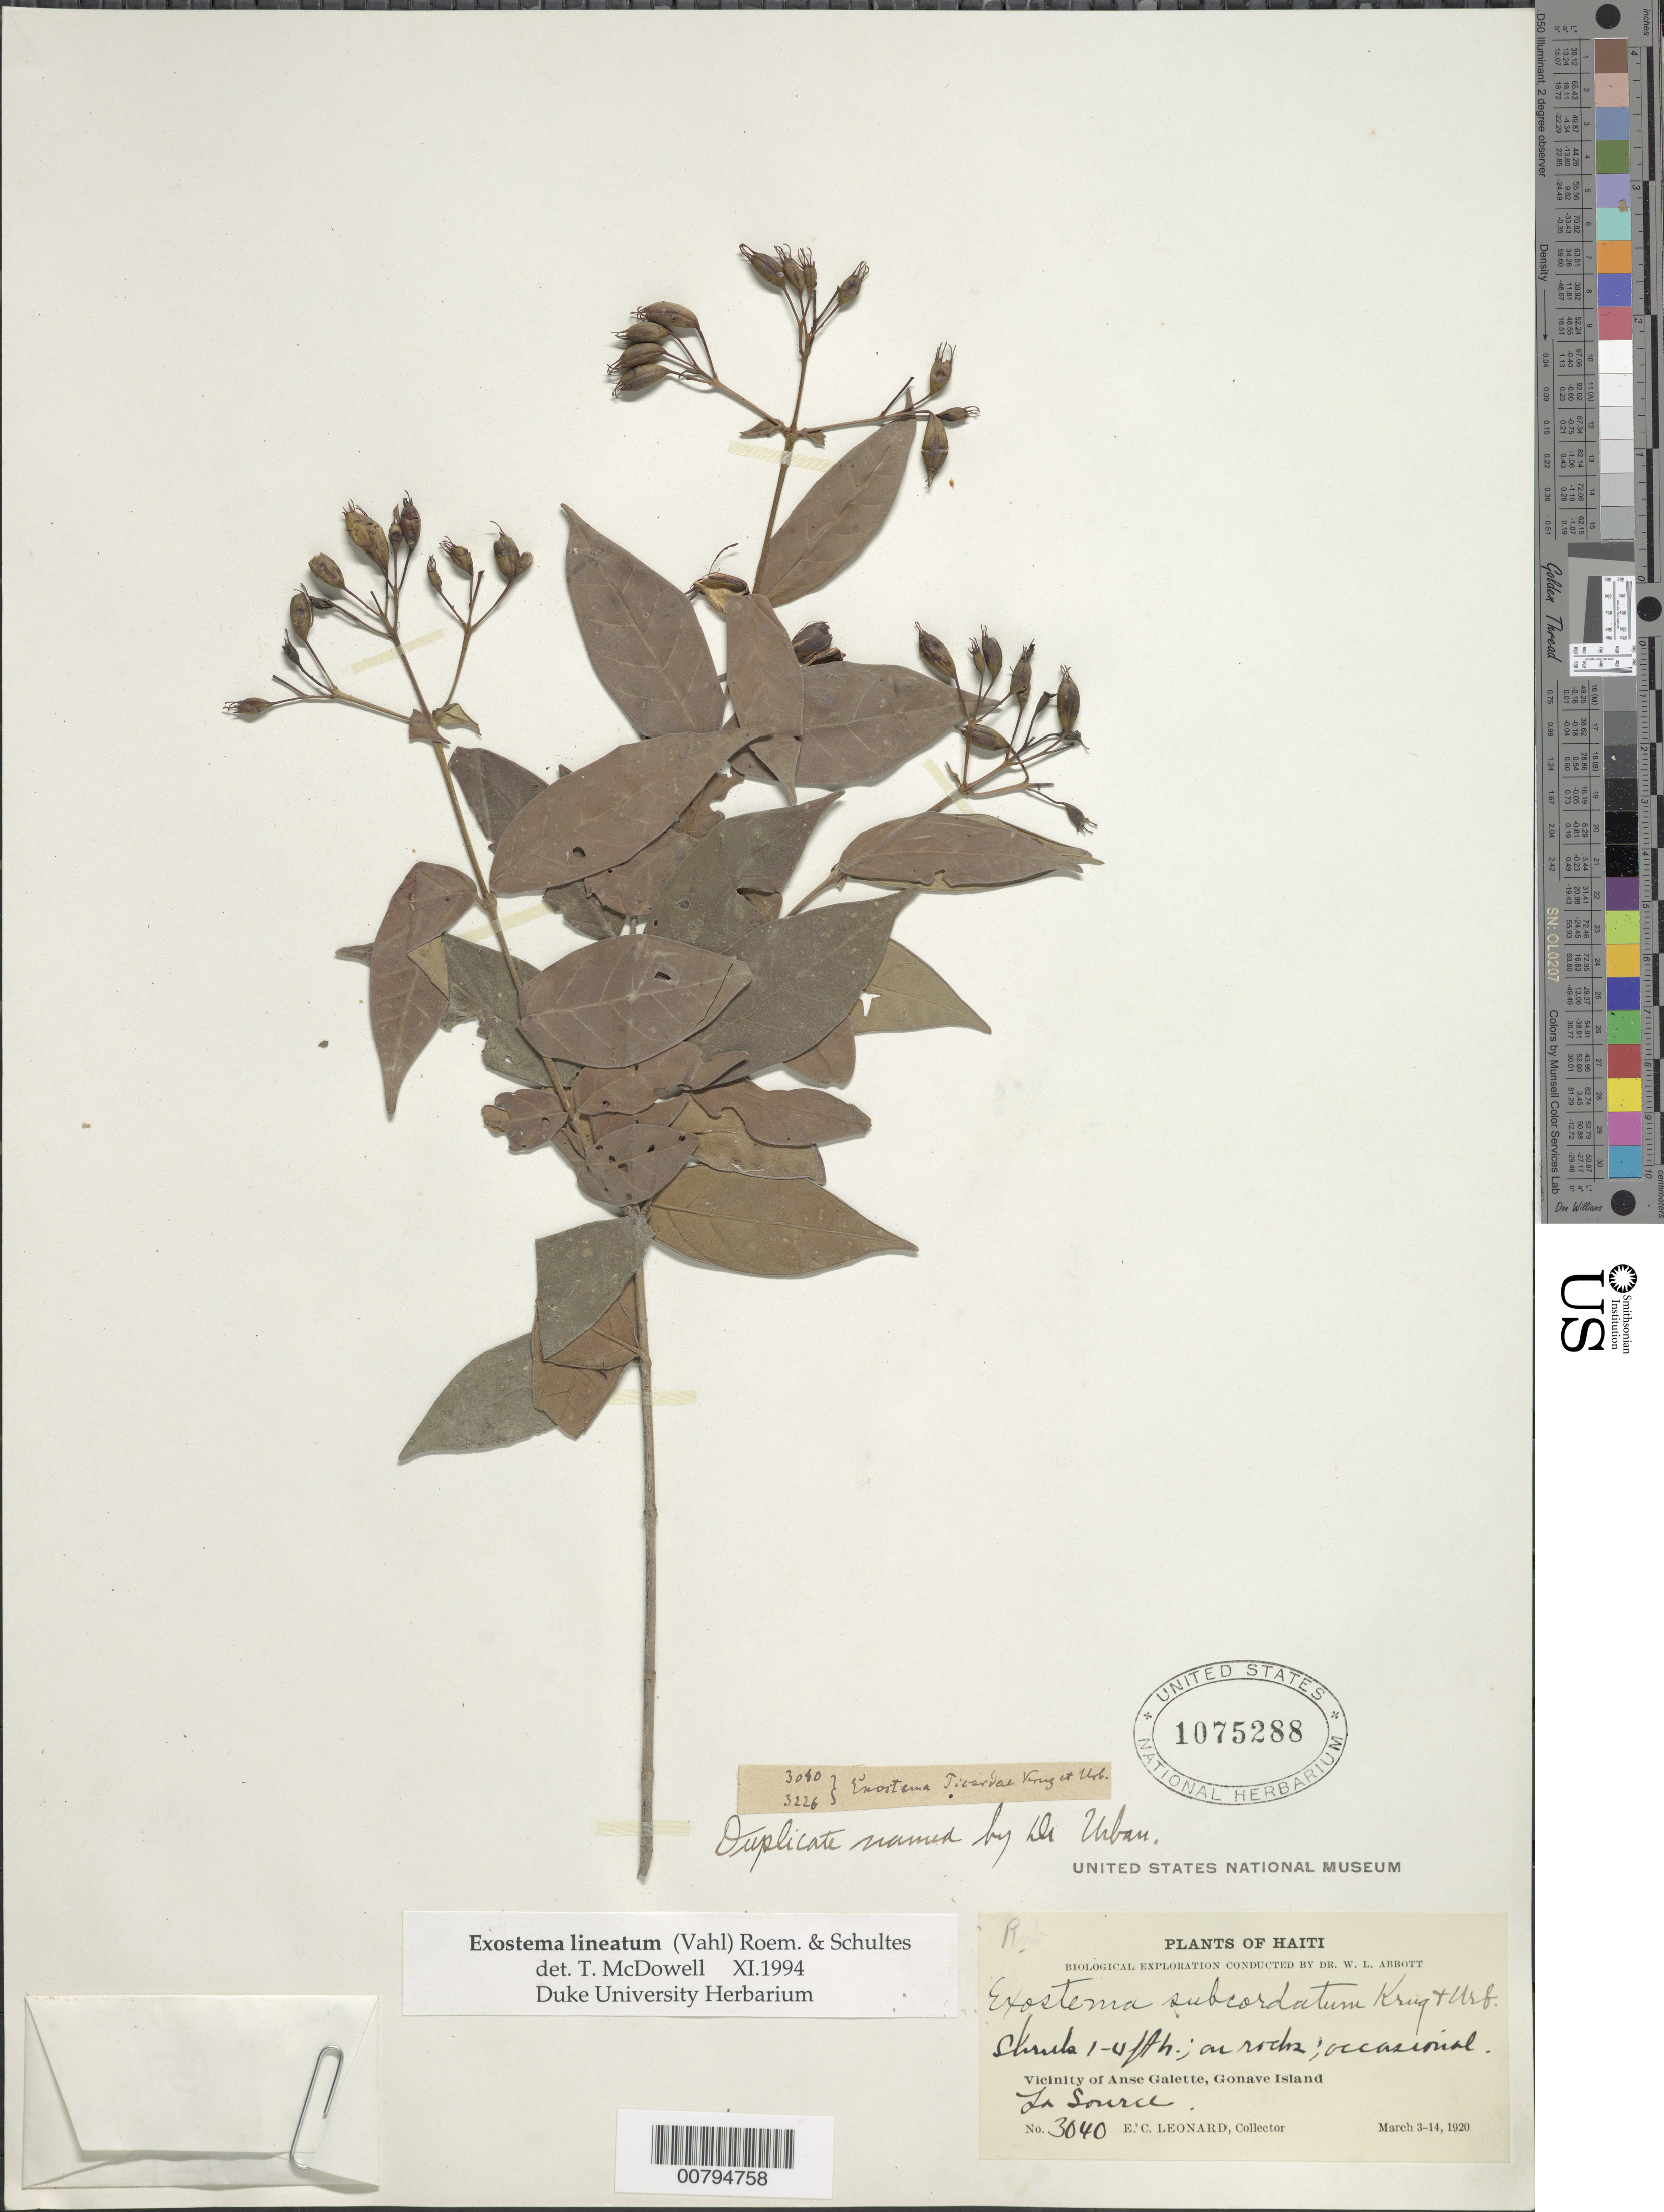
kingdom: Plantae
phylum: Tracheophyta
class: Magnoliopsida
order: Gentianales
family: Rubiaceae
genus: Exostema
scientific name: Exostema lineatum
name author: (Vahl) Roem. & Schult.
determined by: McDowell, T.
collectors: E. C. Leonard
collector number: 3040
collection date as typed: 03 Mar 1920 to 14 Mar 1920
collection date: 1920-03-03/1920-03-14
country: Haiti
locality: La Source. Vicinity of Anse Galette, Gonave Island.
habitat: On rocks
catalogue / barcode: US 1075288